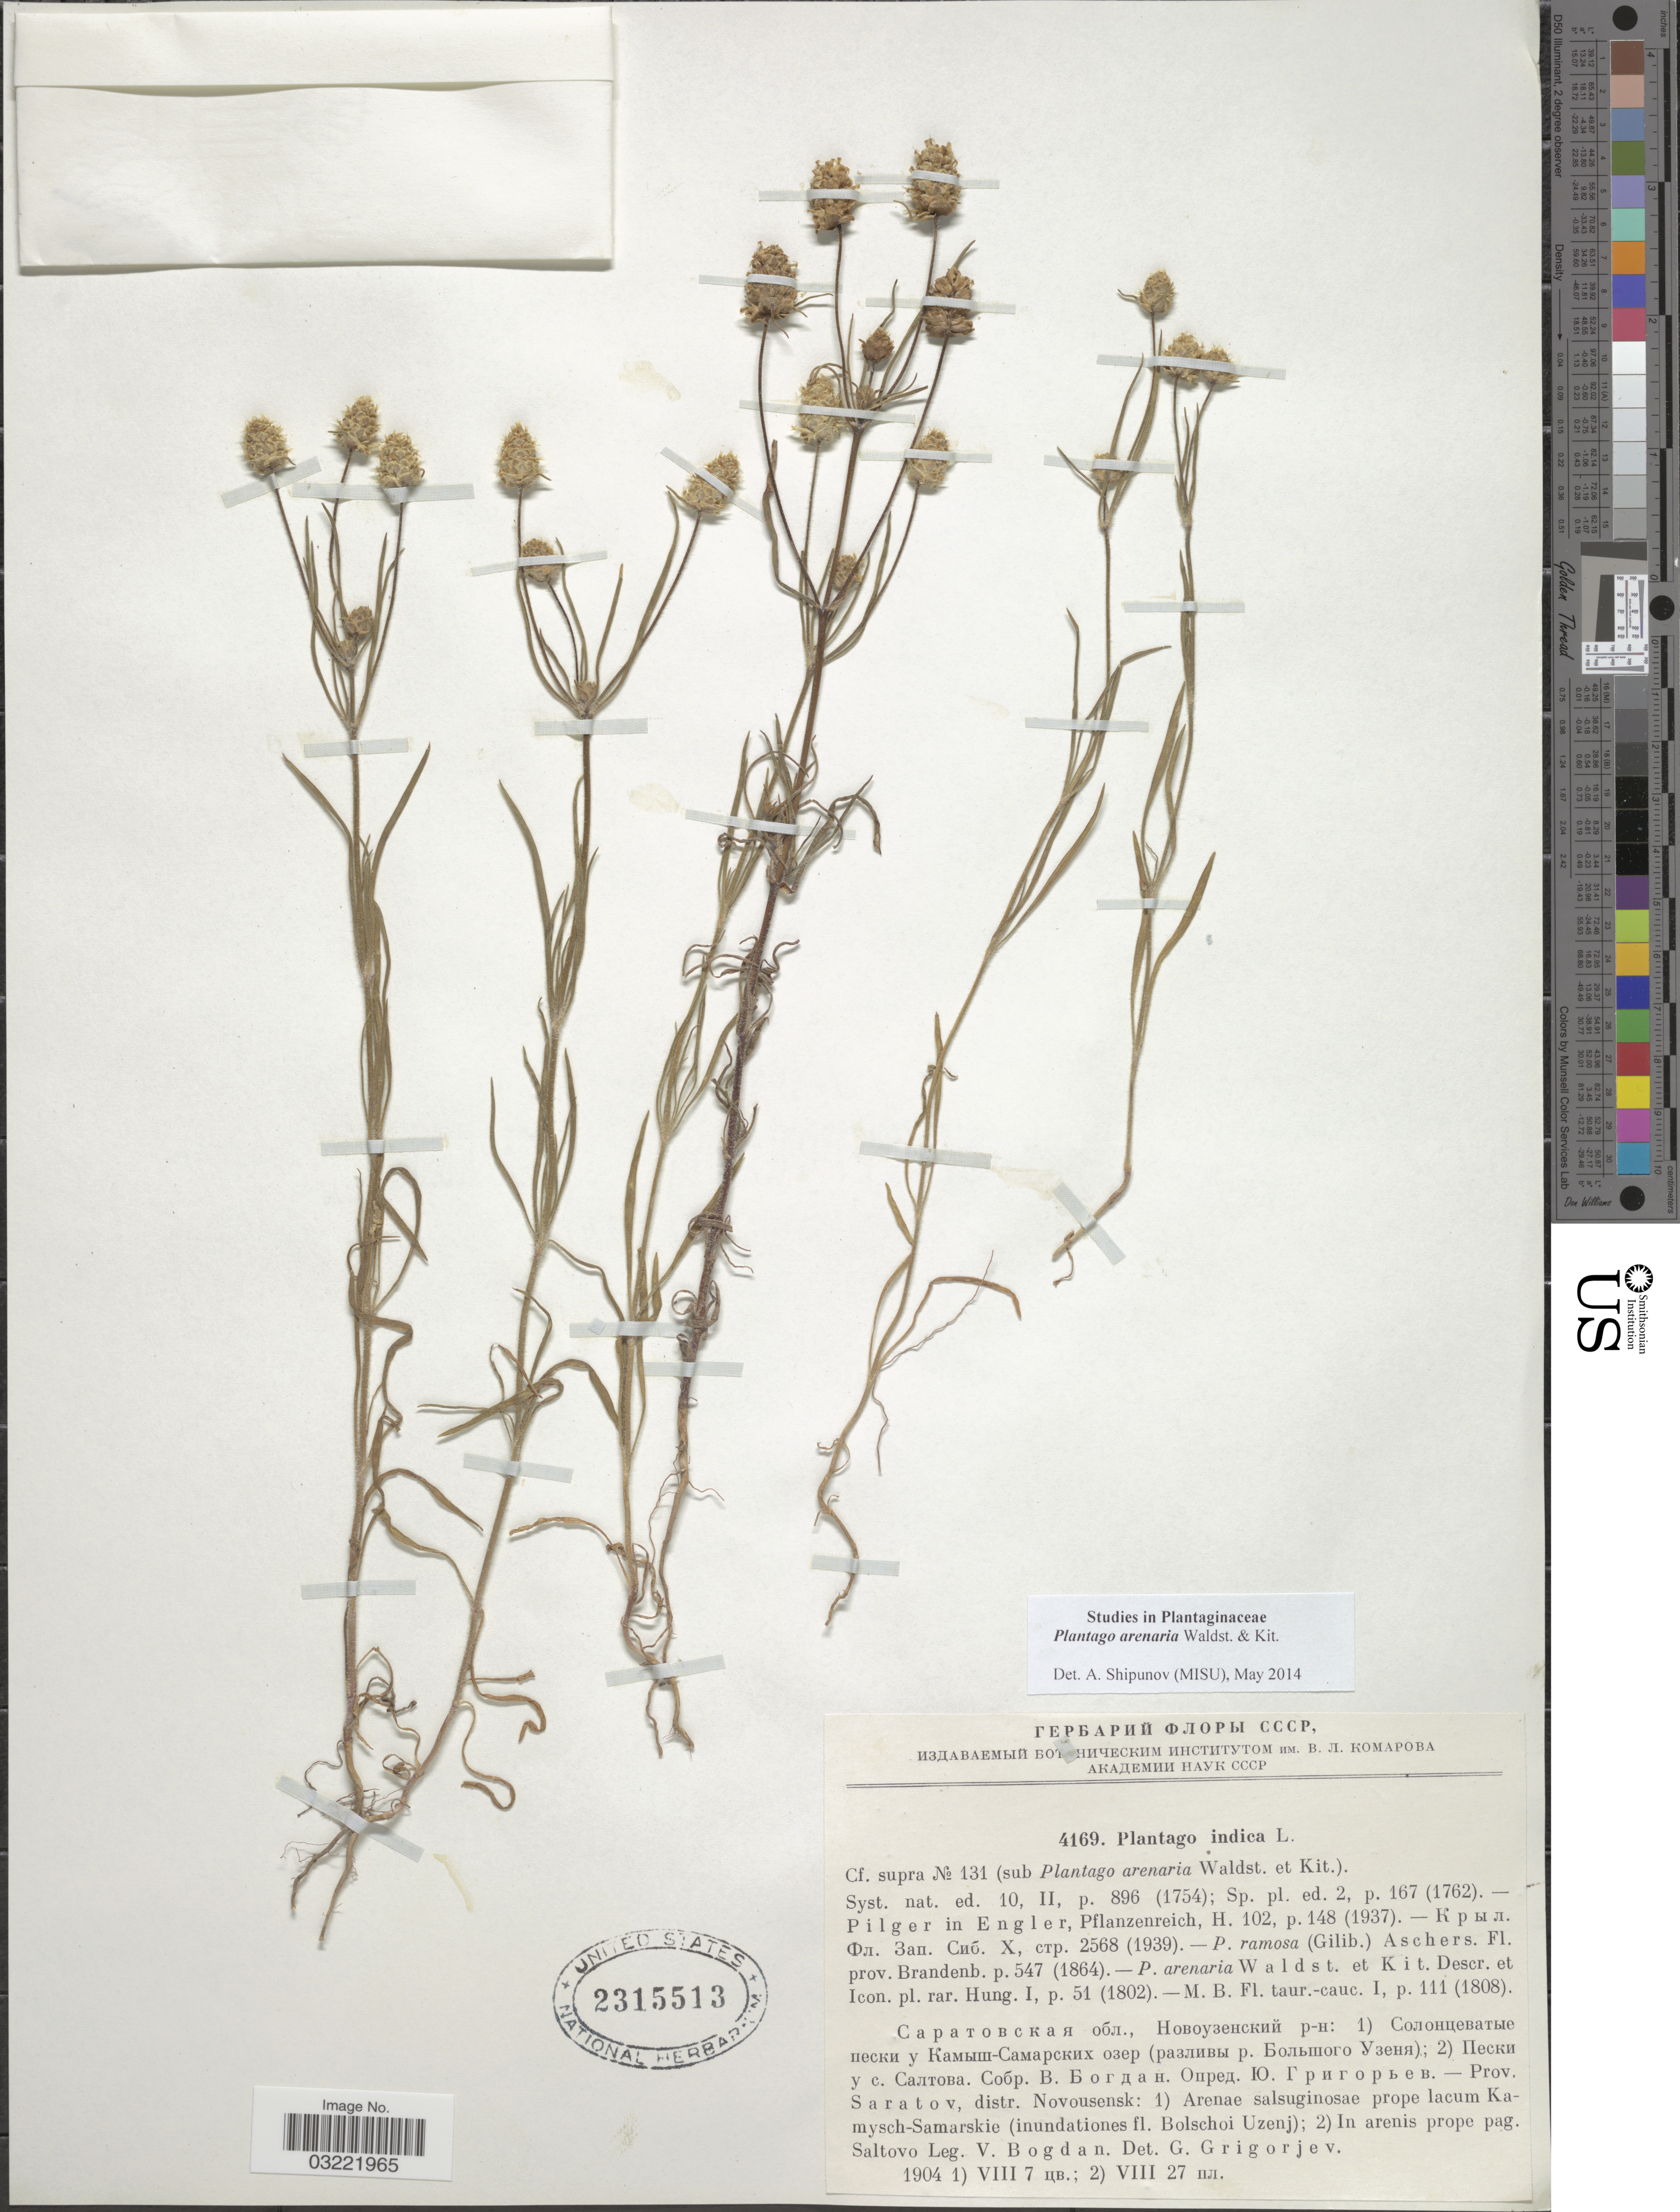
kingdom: Plantae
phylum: Tracheophyta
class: Magnoliopsida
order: Lamiales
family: Plantaginaceae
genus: Plantago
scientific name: Plantago arenaria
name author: Waldst. & Kit.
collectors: V. Bogdan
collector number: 4169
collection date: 1904-08-07/1904-08-27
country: Russian Federation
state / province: Saratov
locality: Distr. Novousensk: 1) Arenae salsuginosae prope lacum Kamysch-Samarskie (inundationes fl. Bolschoi Uzenj); 2) In arenis prope pag. Saltovo.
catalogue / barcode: US 2315513